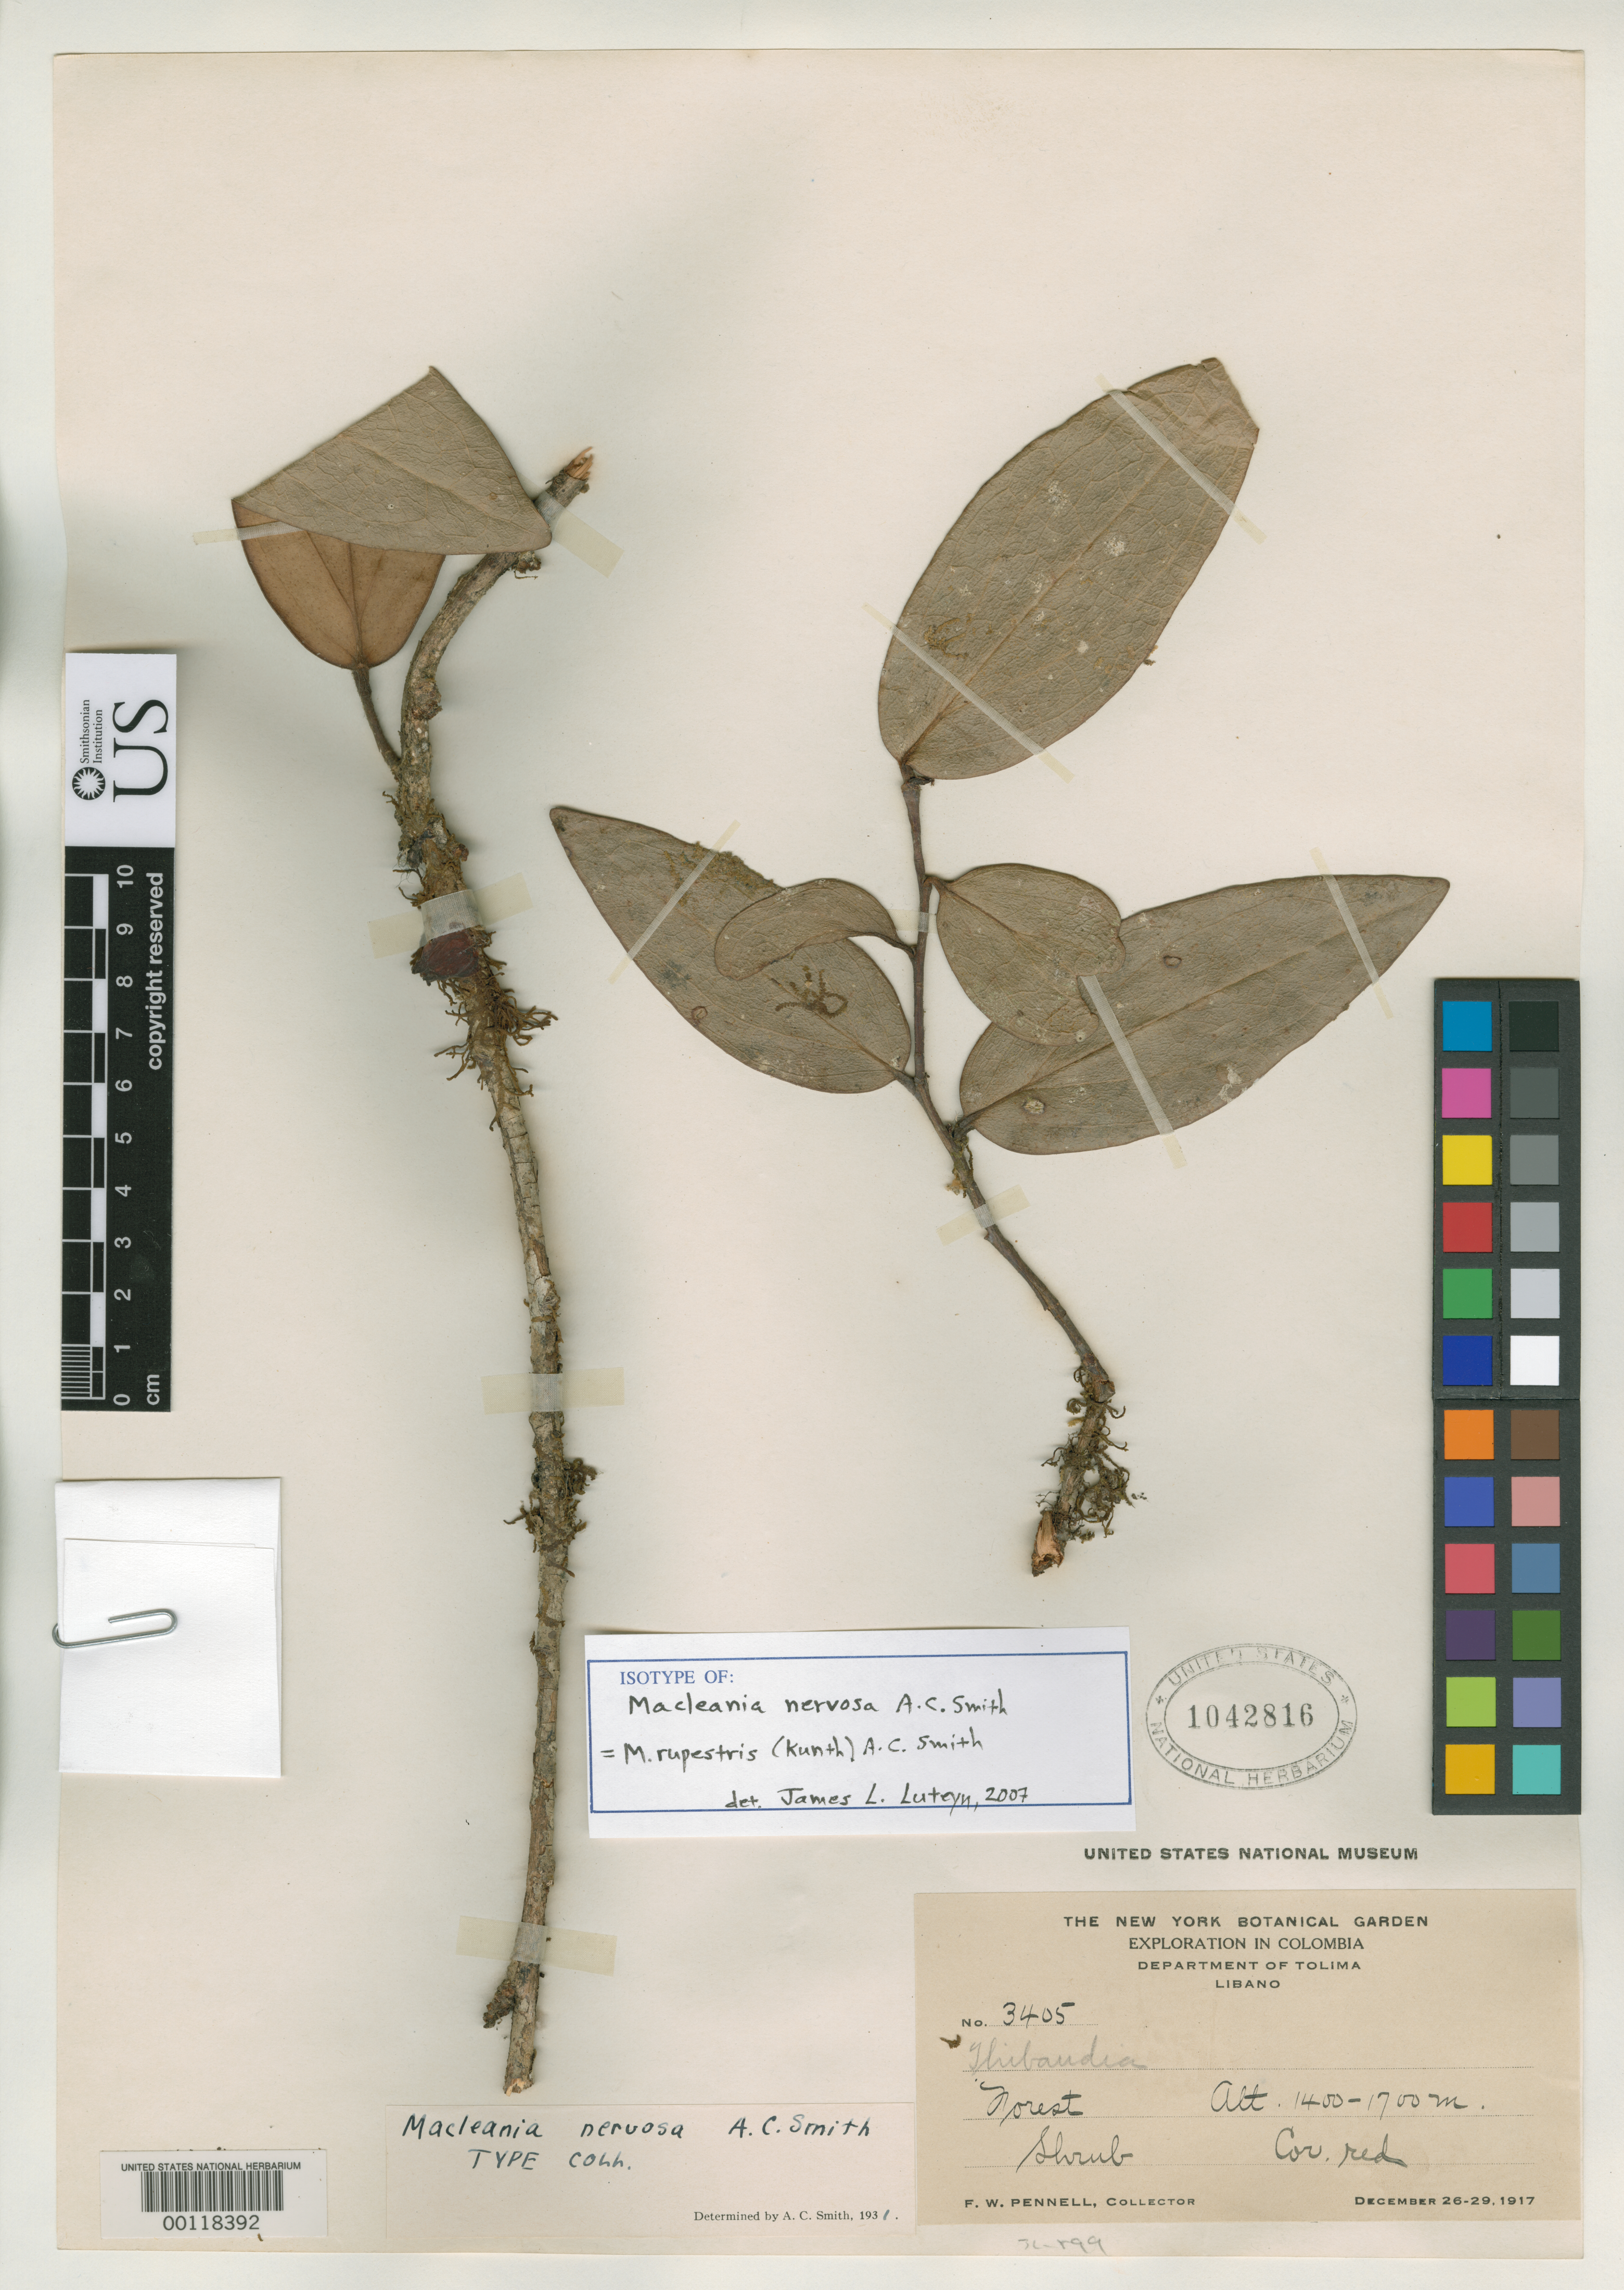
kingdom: Plantae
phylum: Tracheophyta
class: Magnoliopsida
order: Ericales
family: Ericaceae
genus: Macleania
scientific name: Macleania nervosa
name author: A.C. Sm.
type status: Isotype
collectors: F. W. Pennell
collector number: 3405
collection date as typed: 26 Dec 1917 to 29 Dec 1917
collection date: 1917-12-26/1917-12-29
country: Colombia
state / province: Tolima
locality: Libano.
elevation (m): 1400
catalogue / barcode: US 1042816